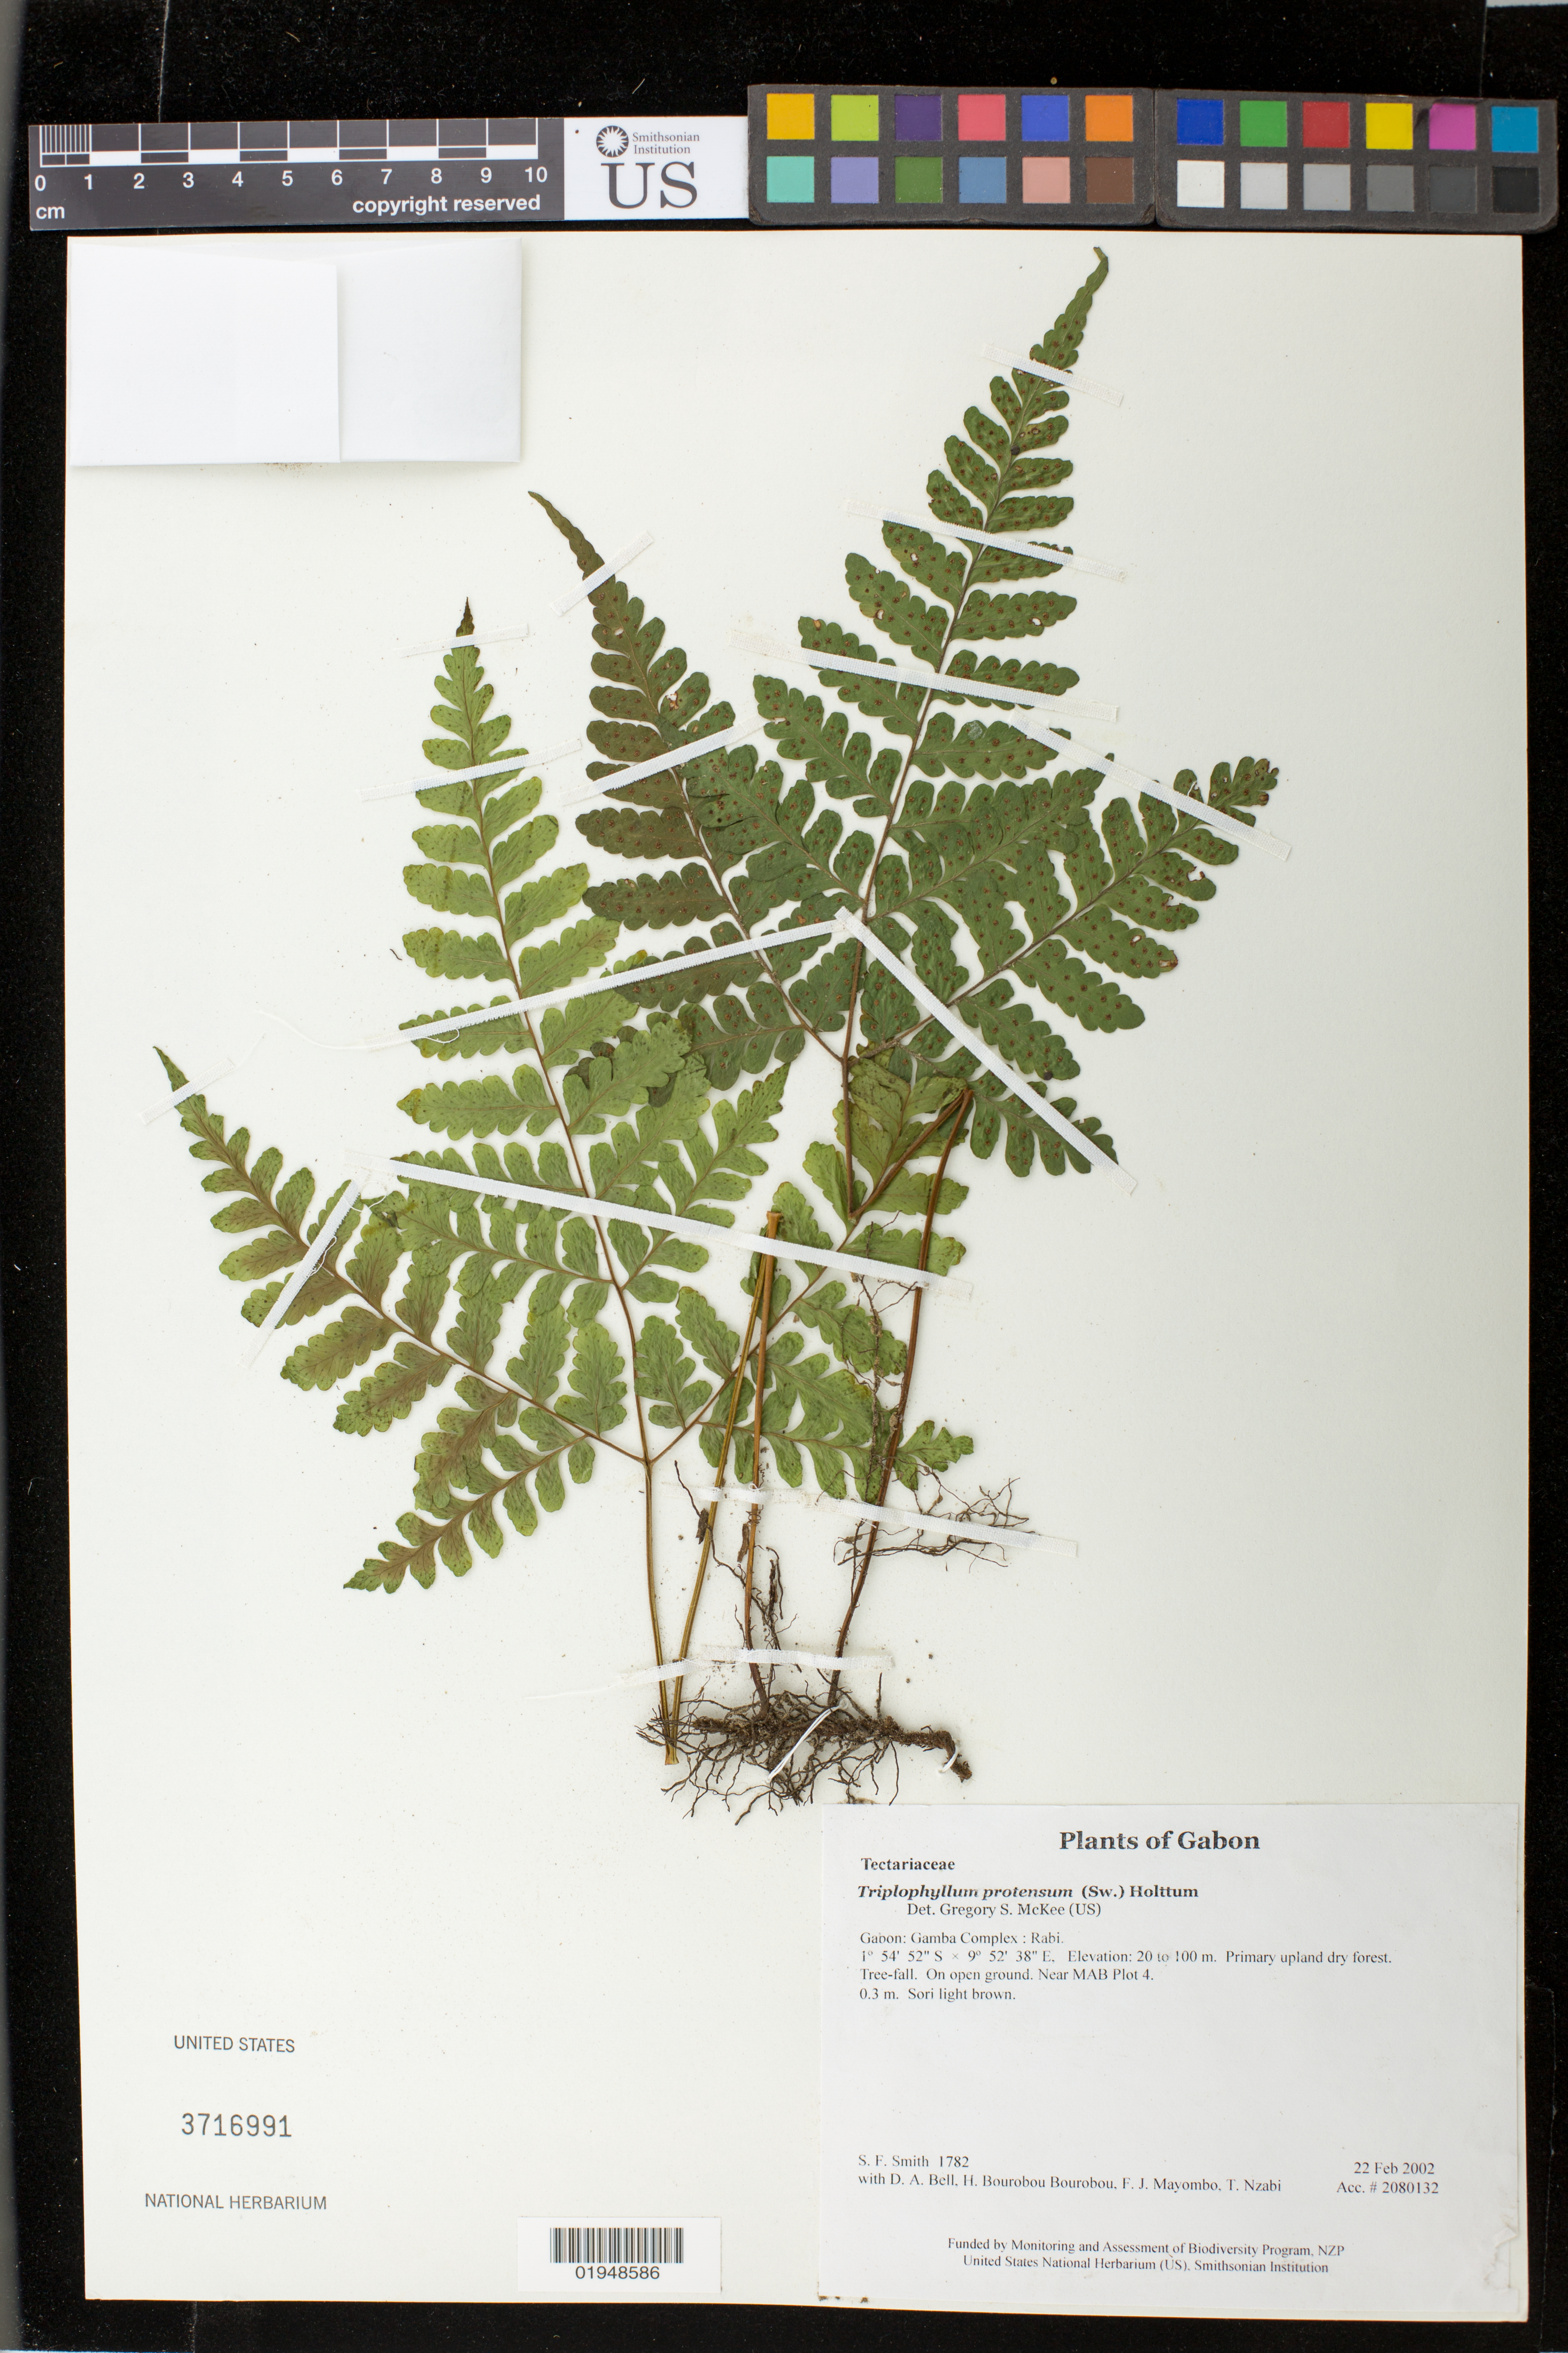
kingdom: Plantae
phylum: Tracheophyta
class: Polypodiopsida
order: Polypodiales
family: Tectariaceae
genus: Triplophyllum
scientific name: Triplophyllum protensum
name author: (Sw.) Holttum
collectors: S.F. Smith, D. A. Bell, H. Bourobou Bourobou & F. J. Mayombo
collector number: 1782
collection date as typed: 22 Feb 2002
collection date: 2002-02-22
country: Gabon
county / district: Gamba Complex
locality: Rabi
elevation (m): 20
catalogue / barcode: US 3716991